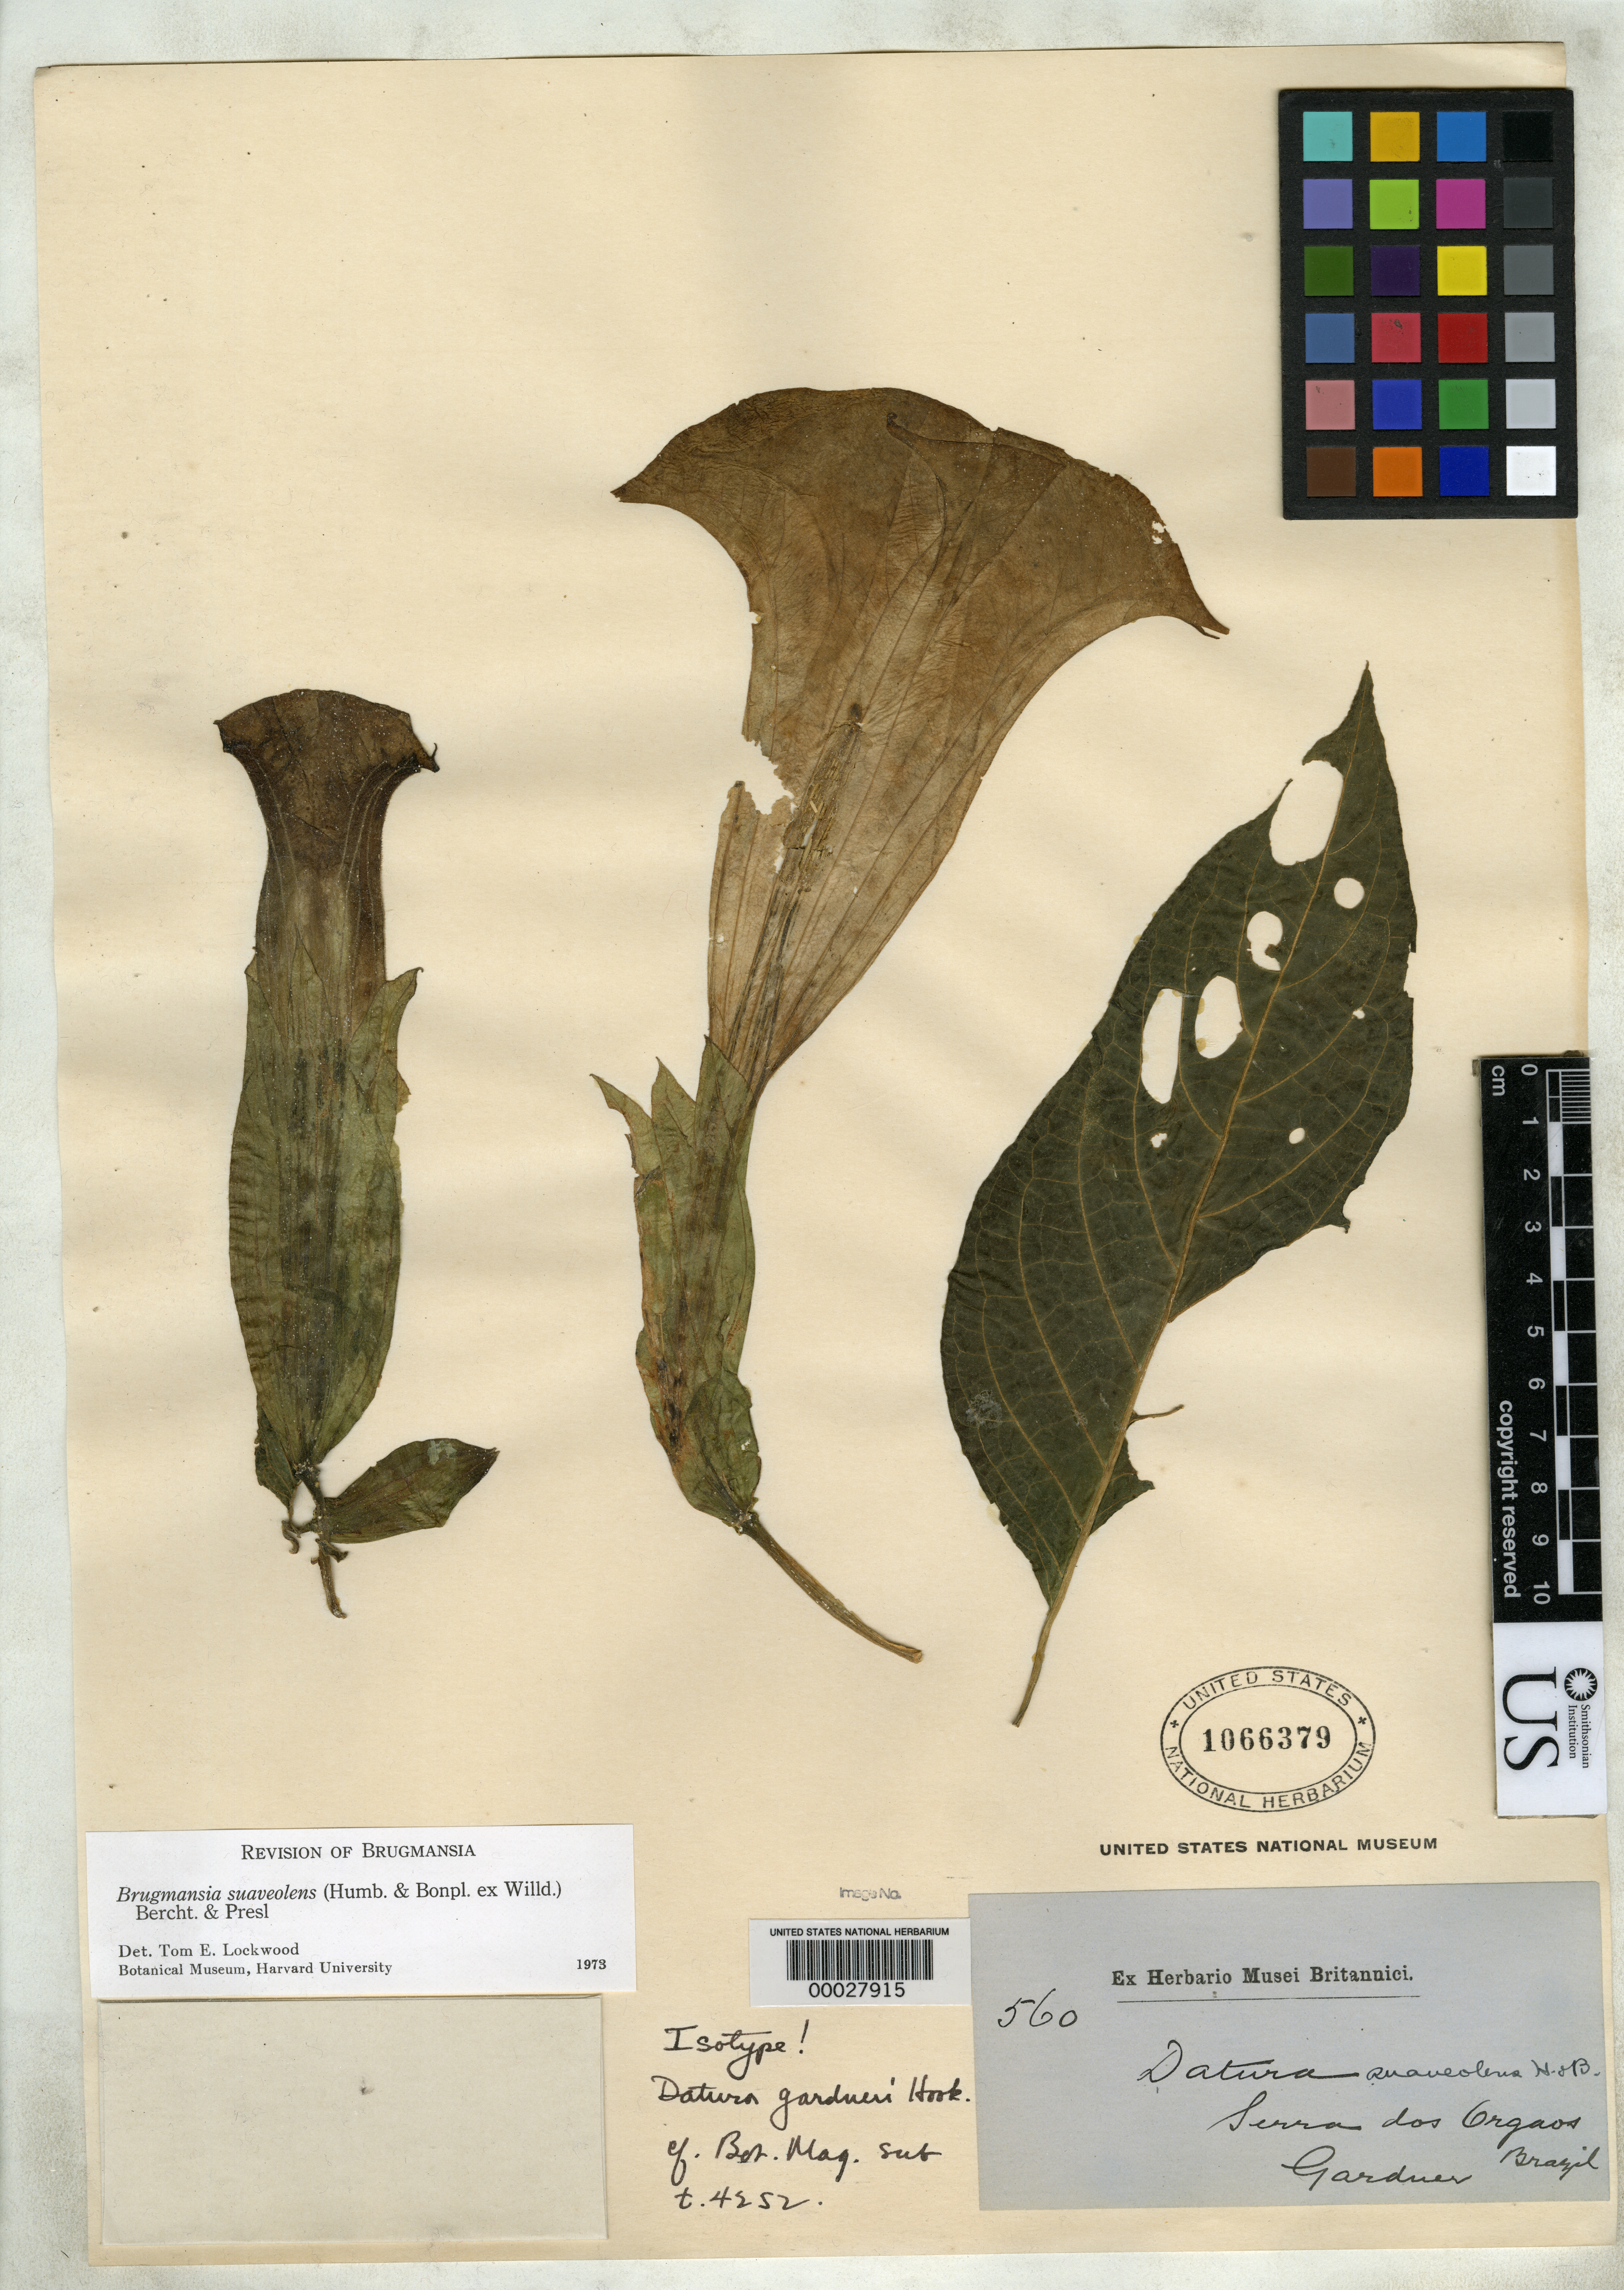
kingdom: Plantae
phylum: Tracheophyta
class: Magnoliopsida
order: Solanales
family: Solanaceae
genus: Datura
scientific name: Datura gardneri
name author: Hook.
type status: Isotype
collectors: G. Gardner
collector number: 560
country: Brazil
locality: Serra des Organ.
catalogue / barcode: US 1066379